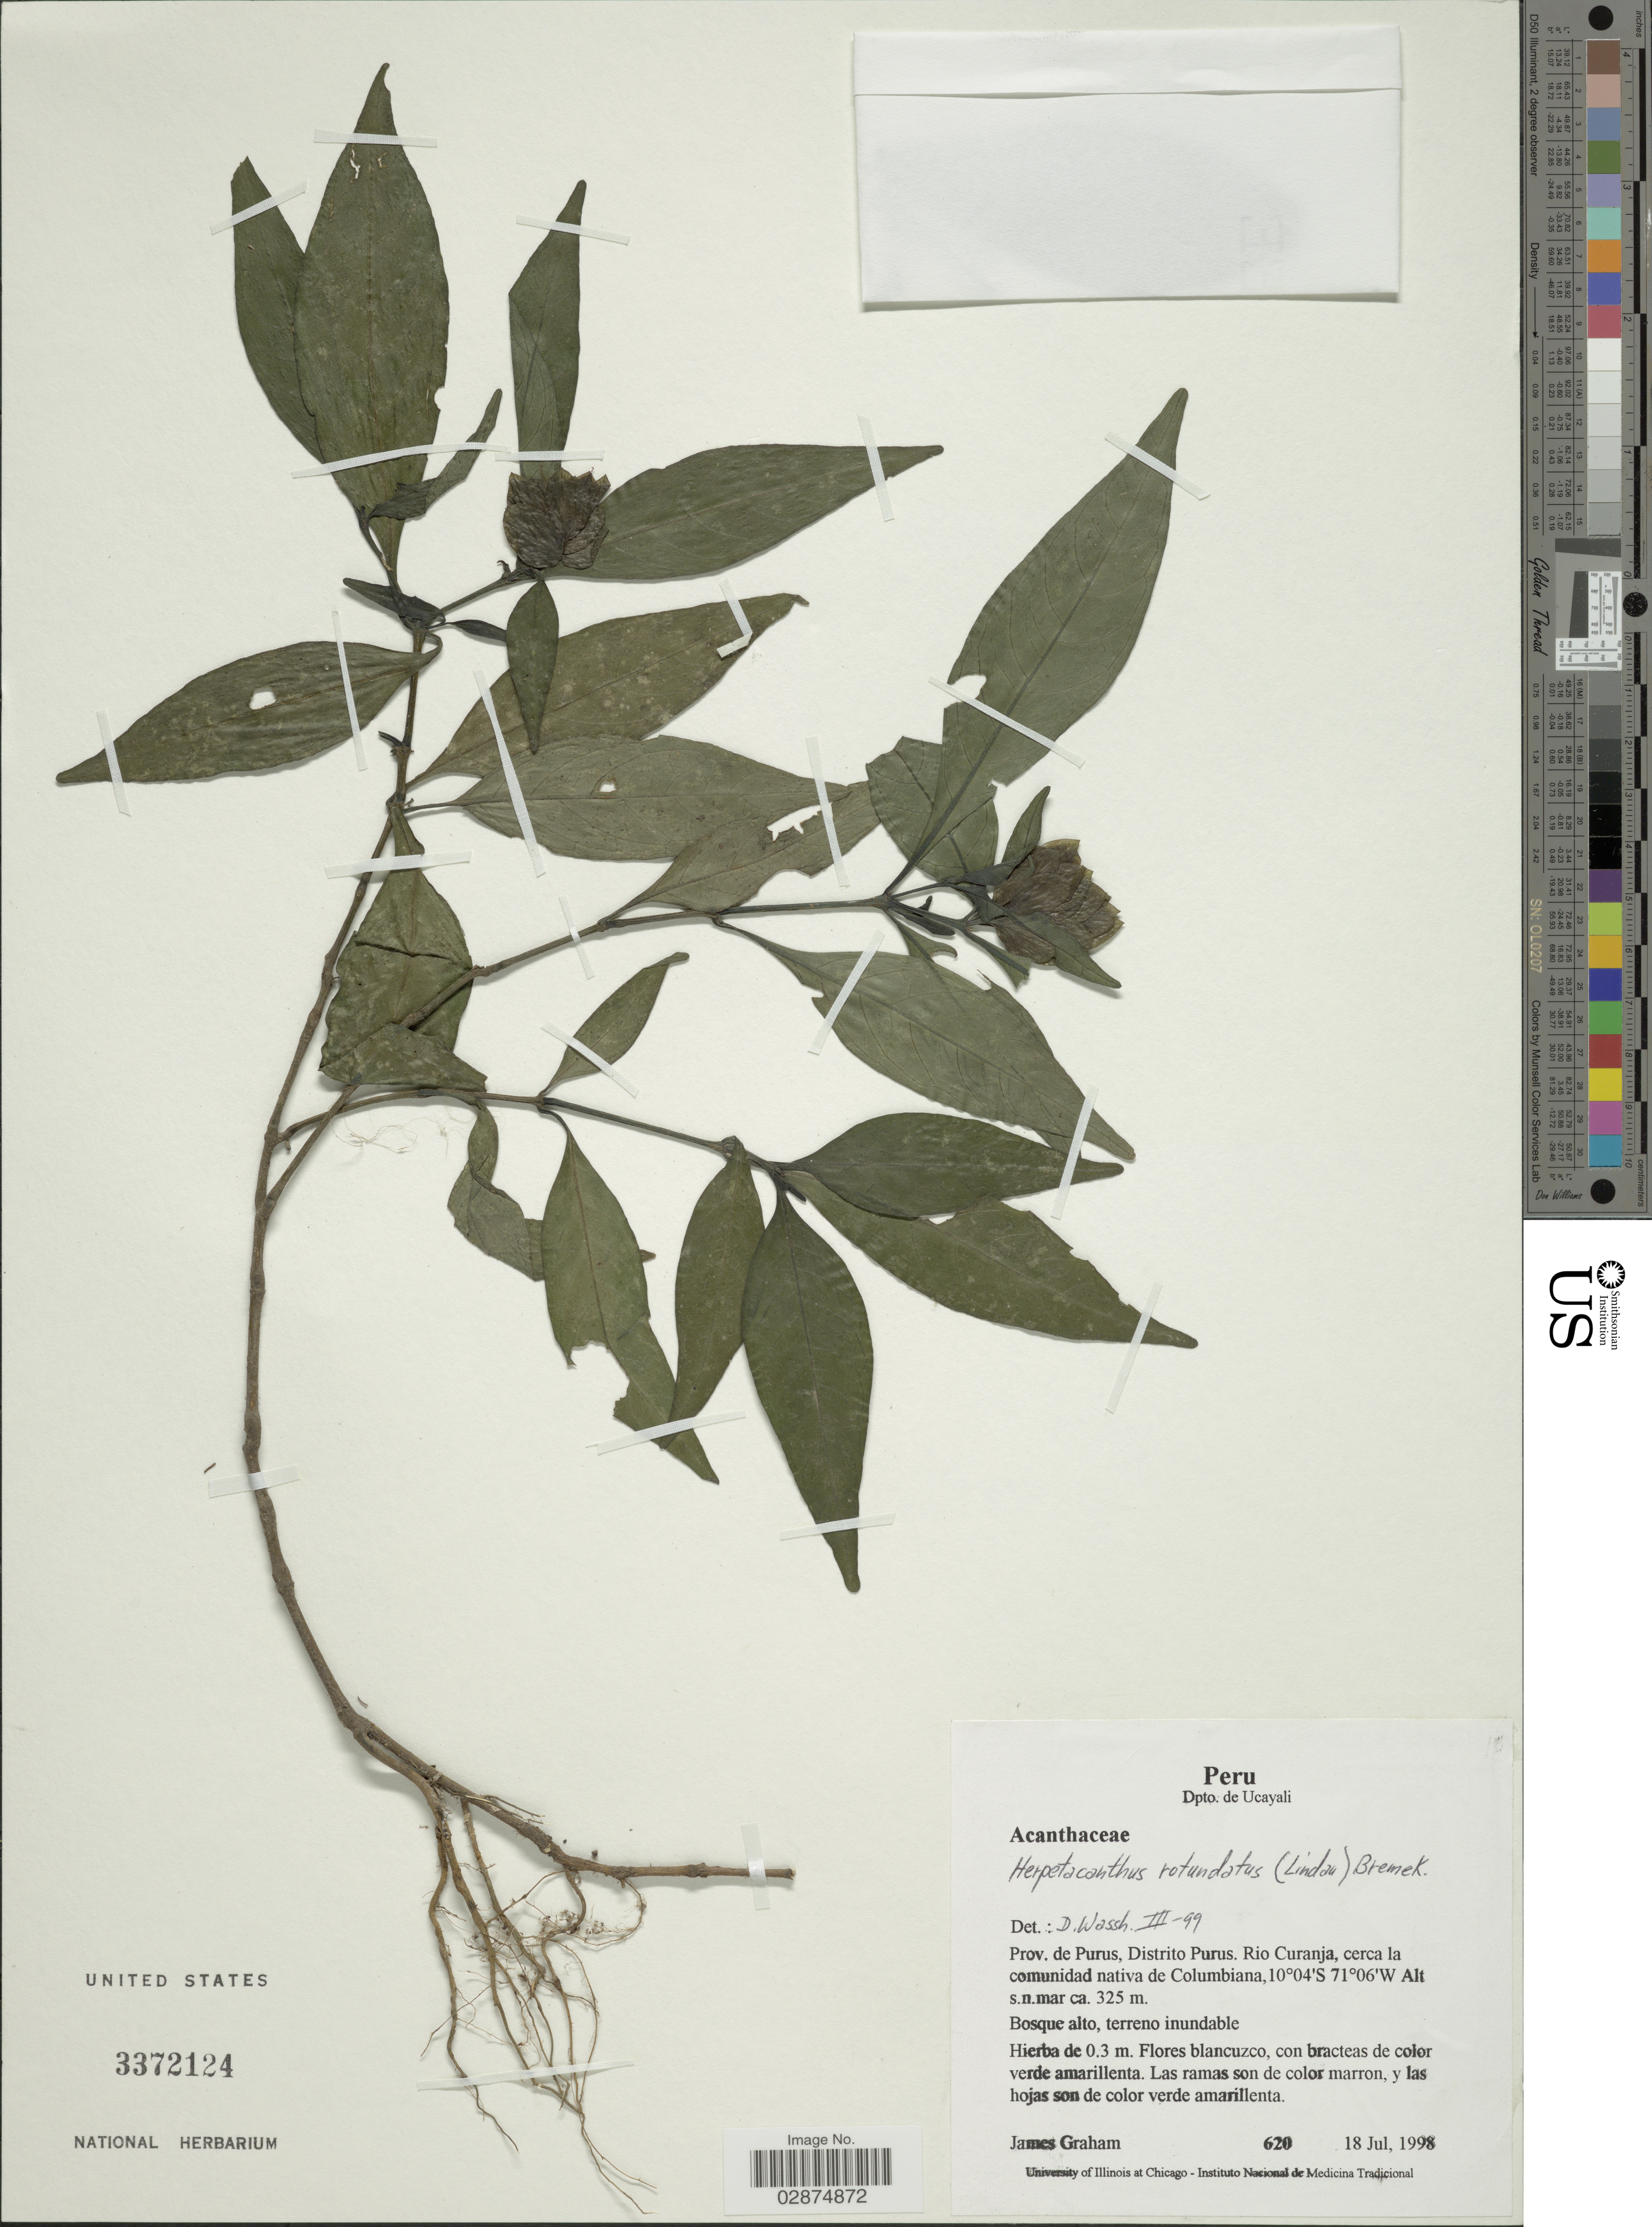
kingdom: Plantae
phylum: Tracheophyta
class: Magnoliopsida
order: Lamiales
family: Acanthaceae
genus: Herpetacanthus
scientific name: Herpetacanthus rotundatus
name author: (Lindau) Bremek.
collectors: J. Graham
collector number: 620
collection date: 1998-07-18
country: Peru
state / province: Ucayali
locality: Dpto. de Ucayali. Prov. de Purus, Distrito Purus, Rio Curanja, cerca la comunidad nativa de Columbiana.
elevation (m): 325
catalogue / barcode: US 3372124